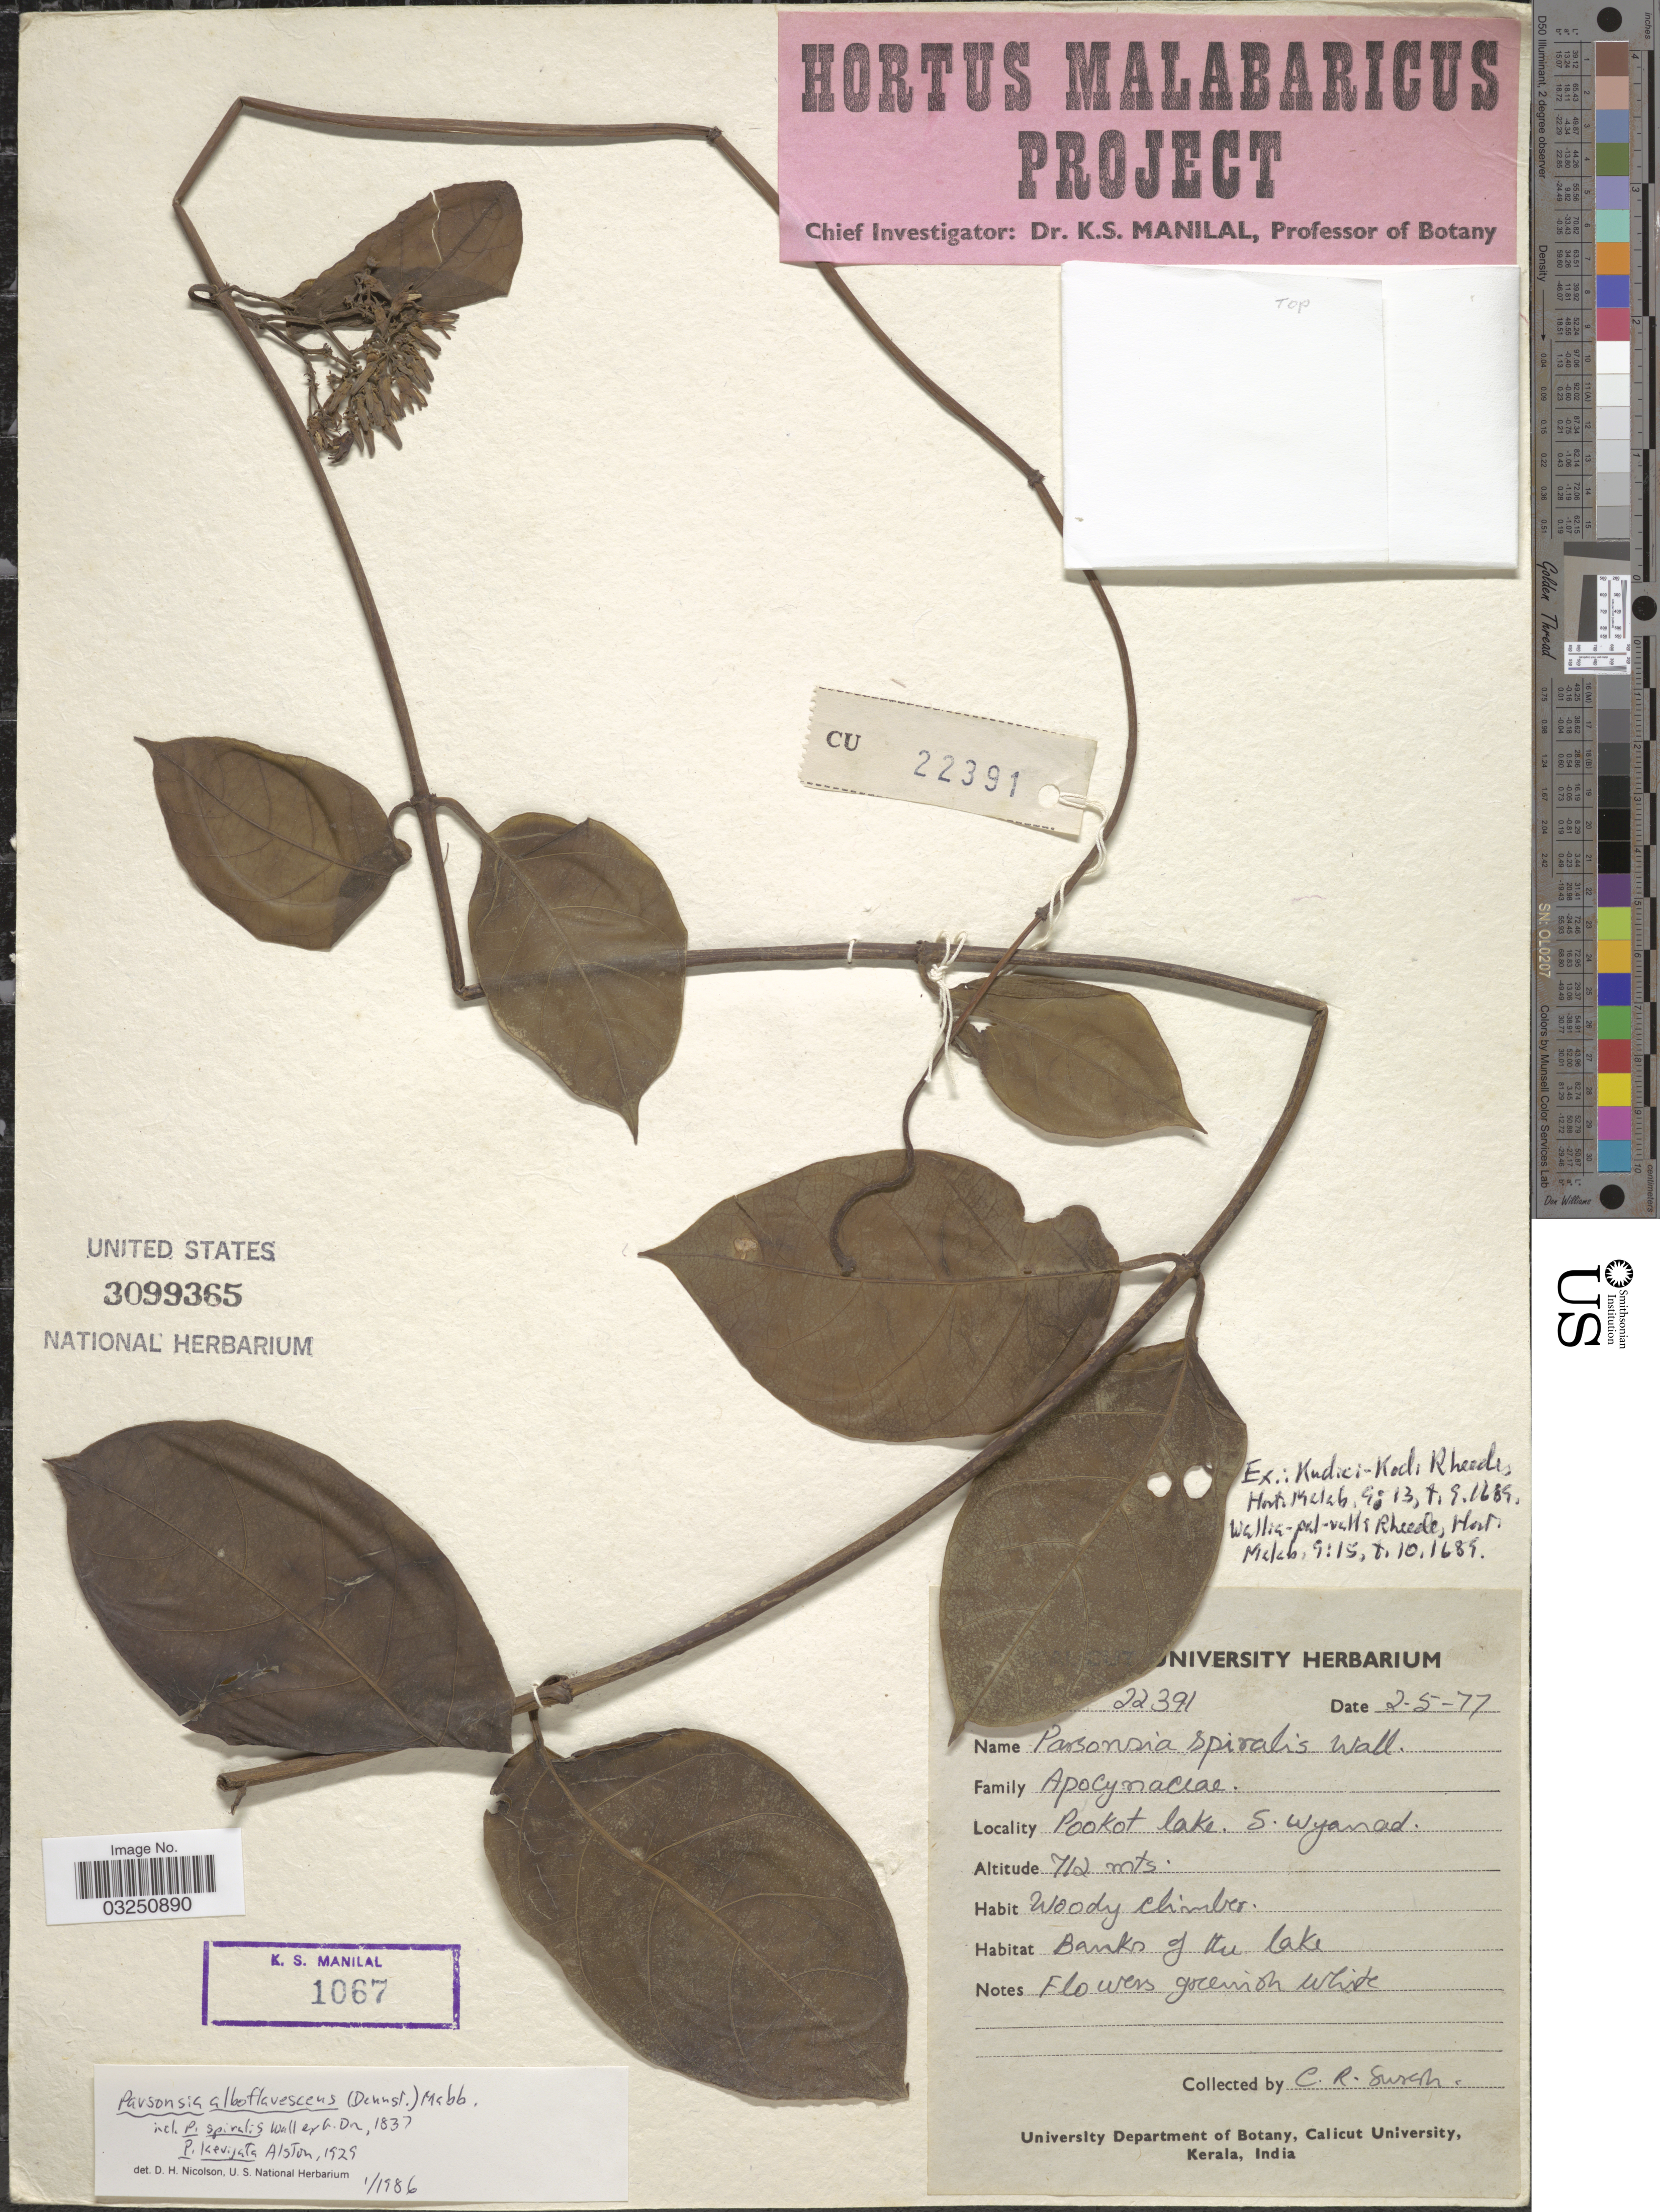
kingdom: Plantae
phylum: Tracheophyta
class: Magnoliopsida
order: Gentianales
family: Apocynaceae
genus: Parsonsia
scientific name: Parsonsia alboflavescens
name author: (Dennst.) Mabberley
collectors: C. Suresh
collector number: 22391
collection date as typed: Transcribed d/m/y: 2/5/77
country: India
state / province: Kerala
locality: Pookot lake. S. Wayanad.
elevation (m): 712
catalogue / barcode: US 3099365